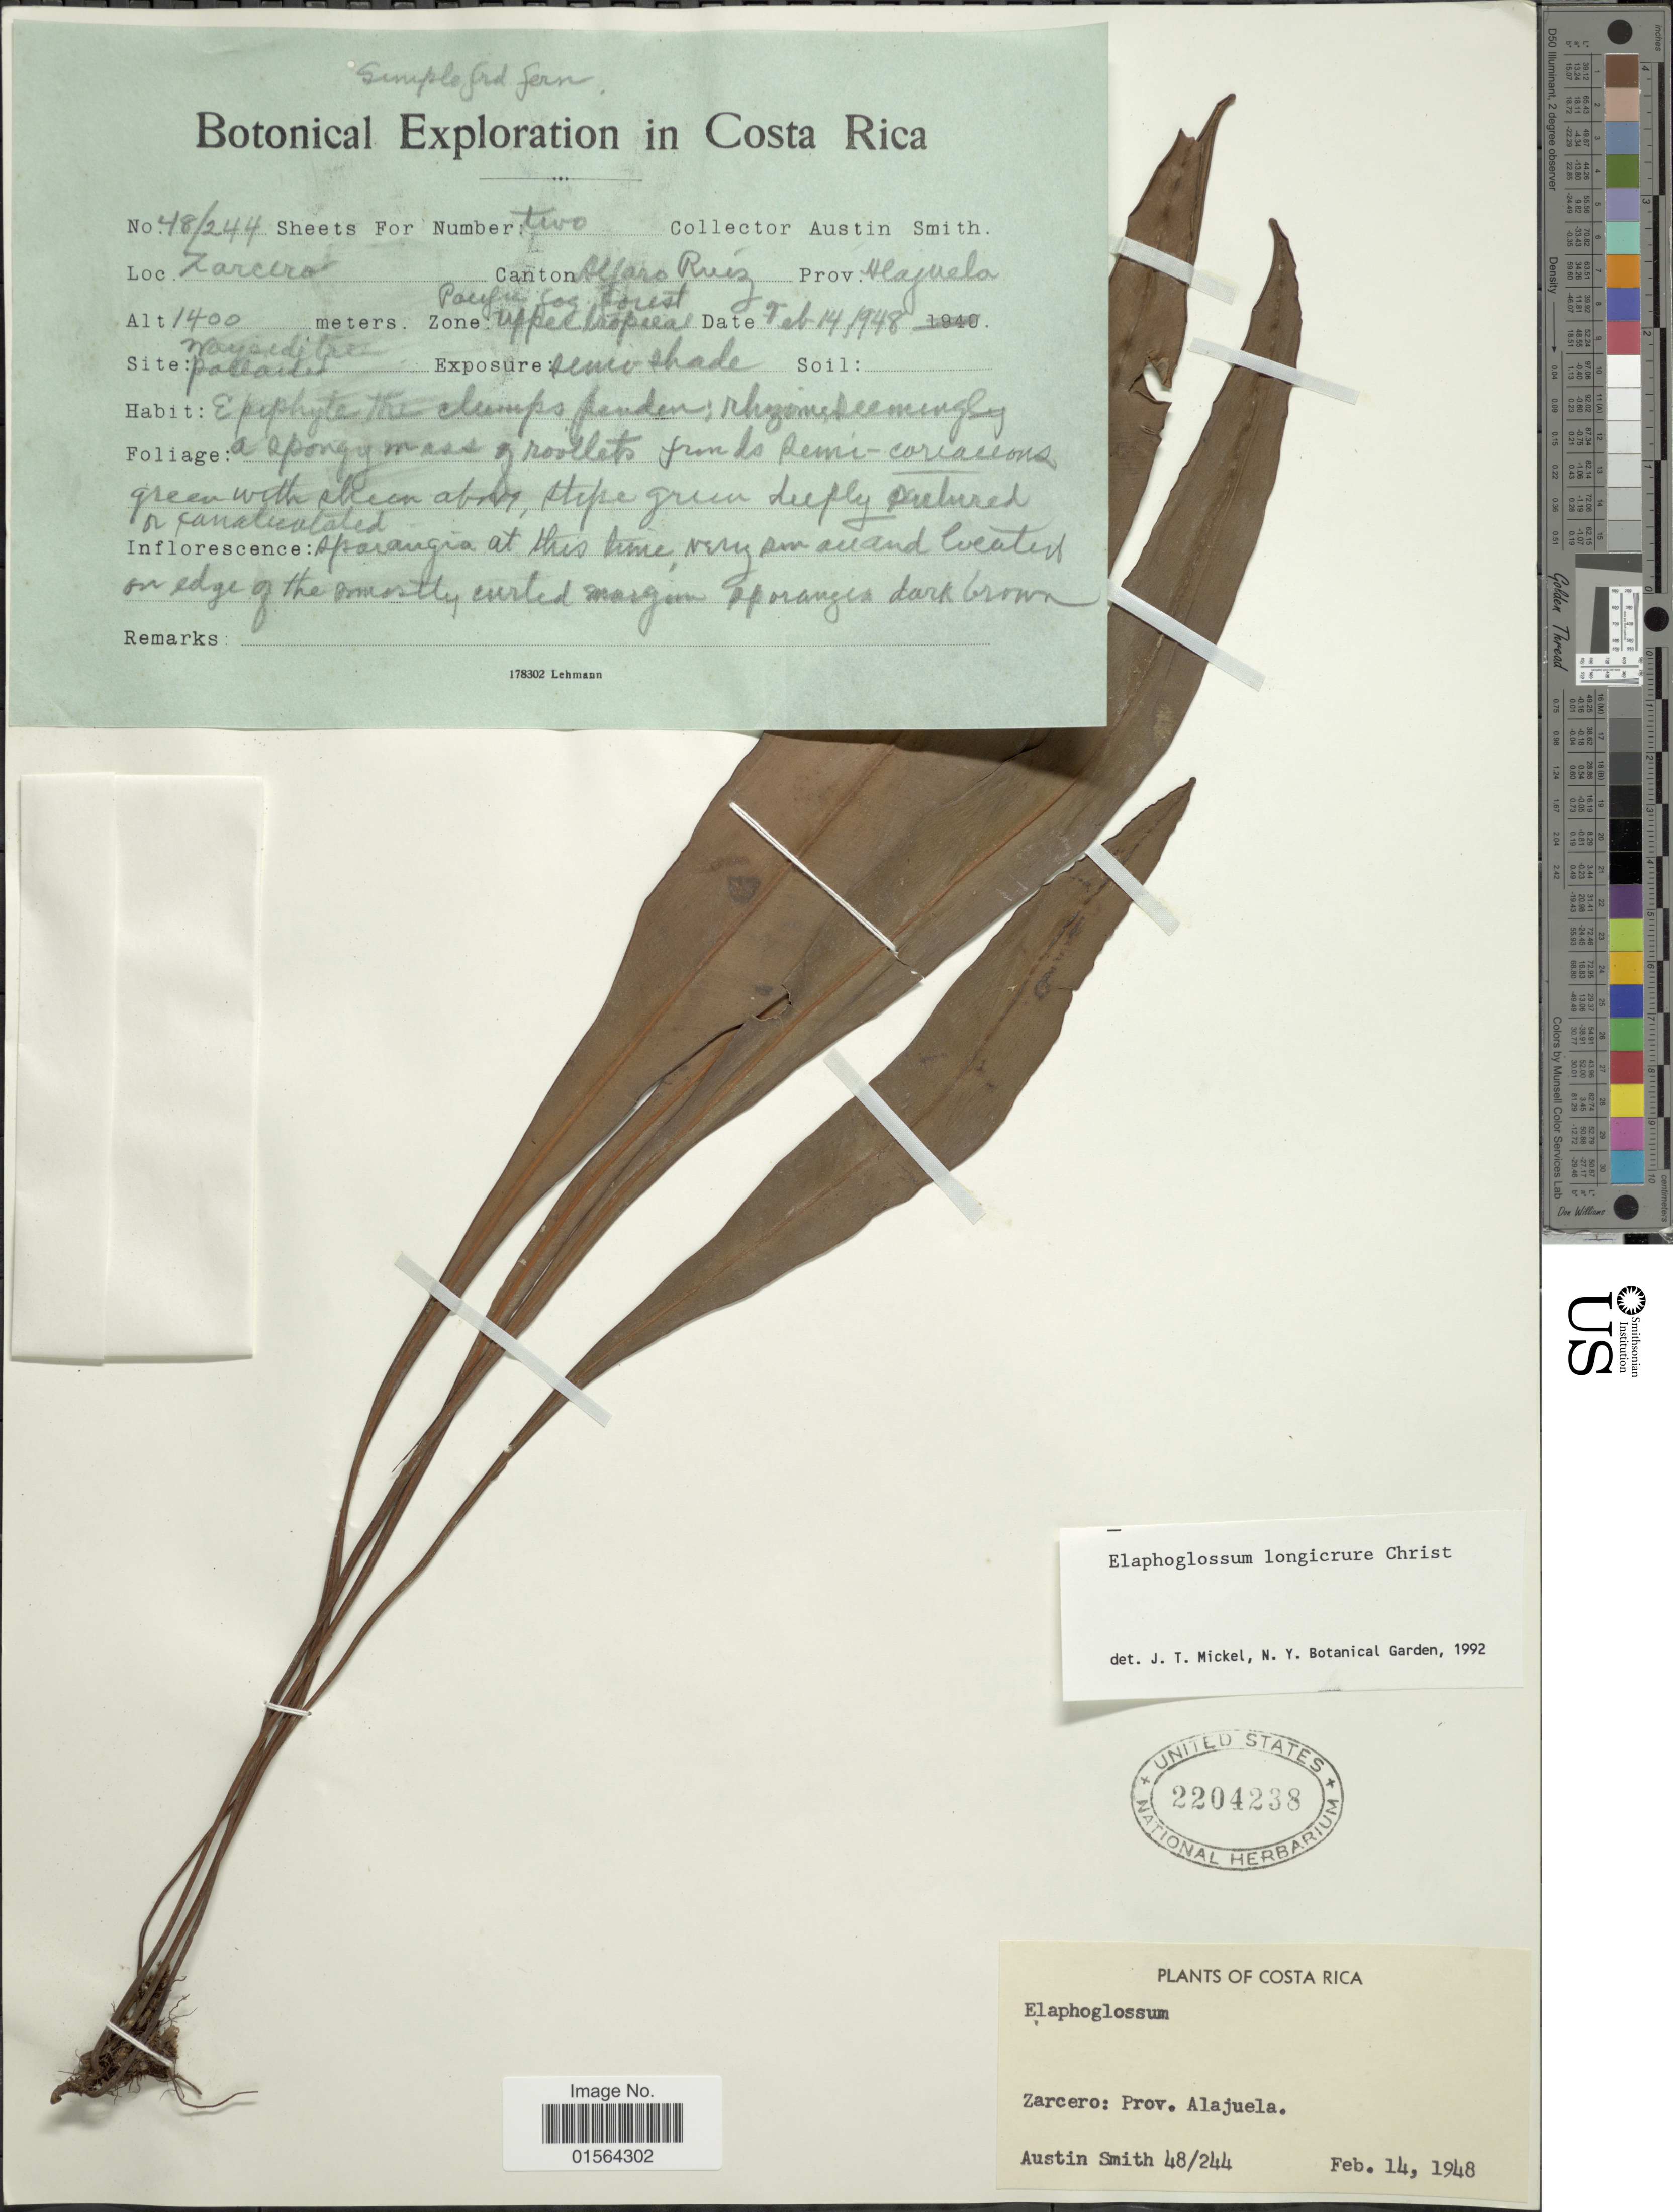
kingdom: Plantae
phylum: Tracheophyta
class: Polypodiopsida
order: Polypodiales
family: Dryopteridaceae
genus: Elaphoglossum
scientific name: Elaphoglossum longicrure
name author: Christ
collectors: Aust P. Smith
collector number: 48/244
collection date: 1948-02-14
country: Costa Rica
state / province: Alajuela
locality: Zarcero: Prov. Alajuela, Canton Alfaro Ruiz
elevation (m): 1400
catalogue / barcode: US 2204238